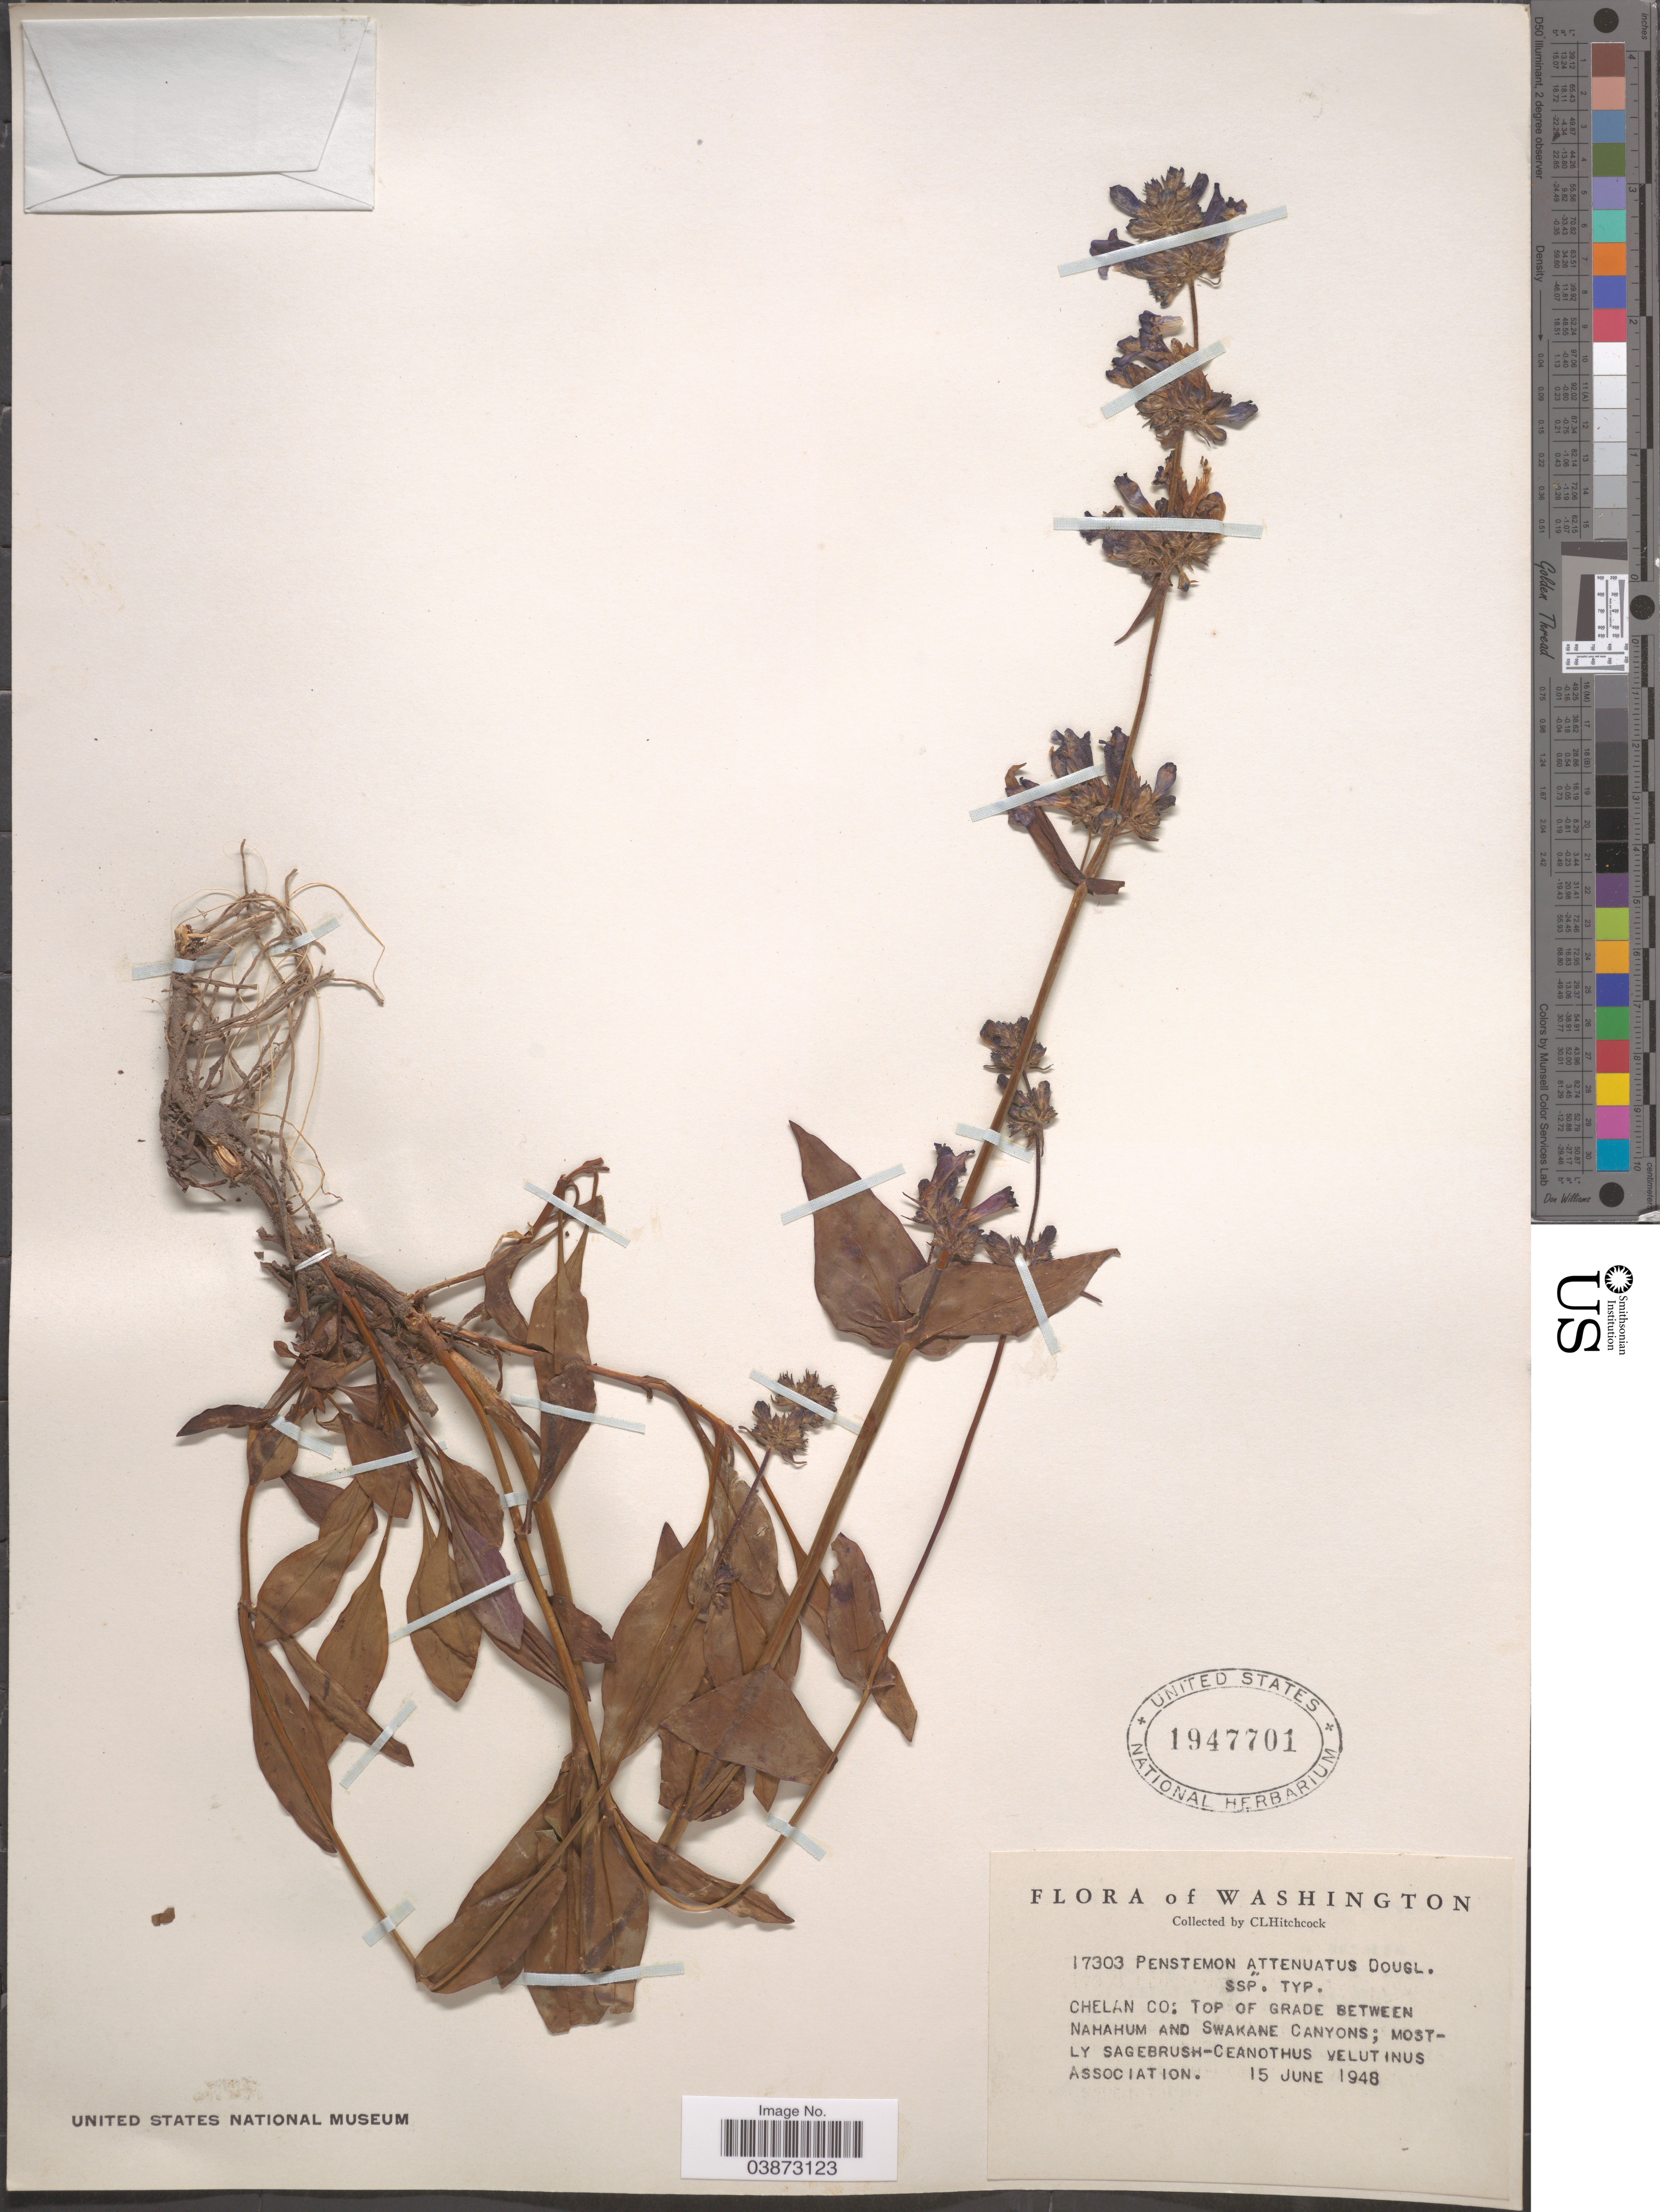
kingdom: Plantae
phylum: Tracheophyta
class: Magnoliopsida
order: Lamiales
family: Plantaginaceae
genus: Penstemon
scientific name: Penstemon attenuatus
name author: Douglas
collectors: C. L. Hitchcock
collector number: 17303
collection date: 1948-06-15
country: United States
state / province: Washington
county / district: Chelan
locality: Chelan Co: Top of grade between Nahahum and Swakane Canyons.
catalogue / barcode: US 1947701